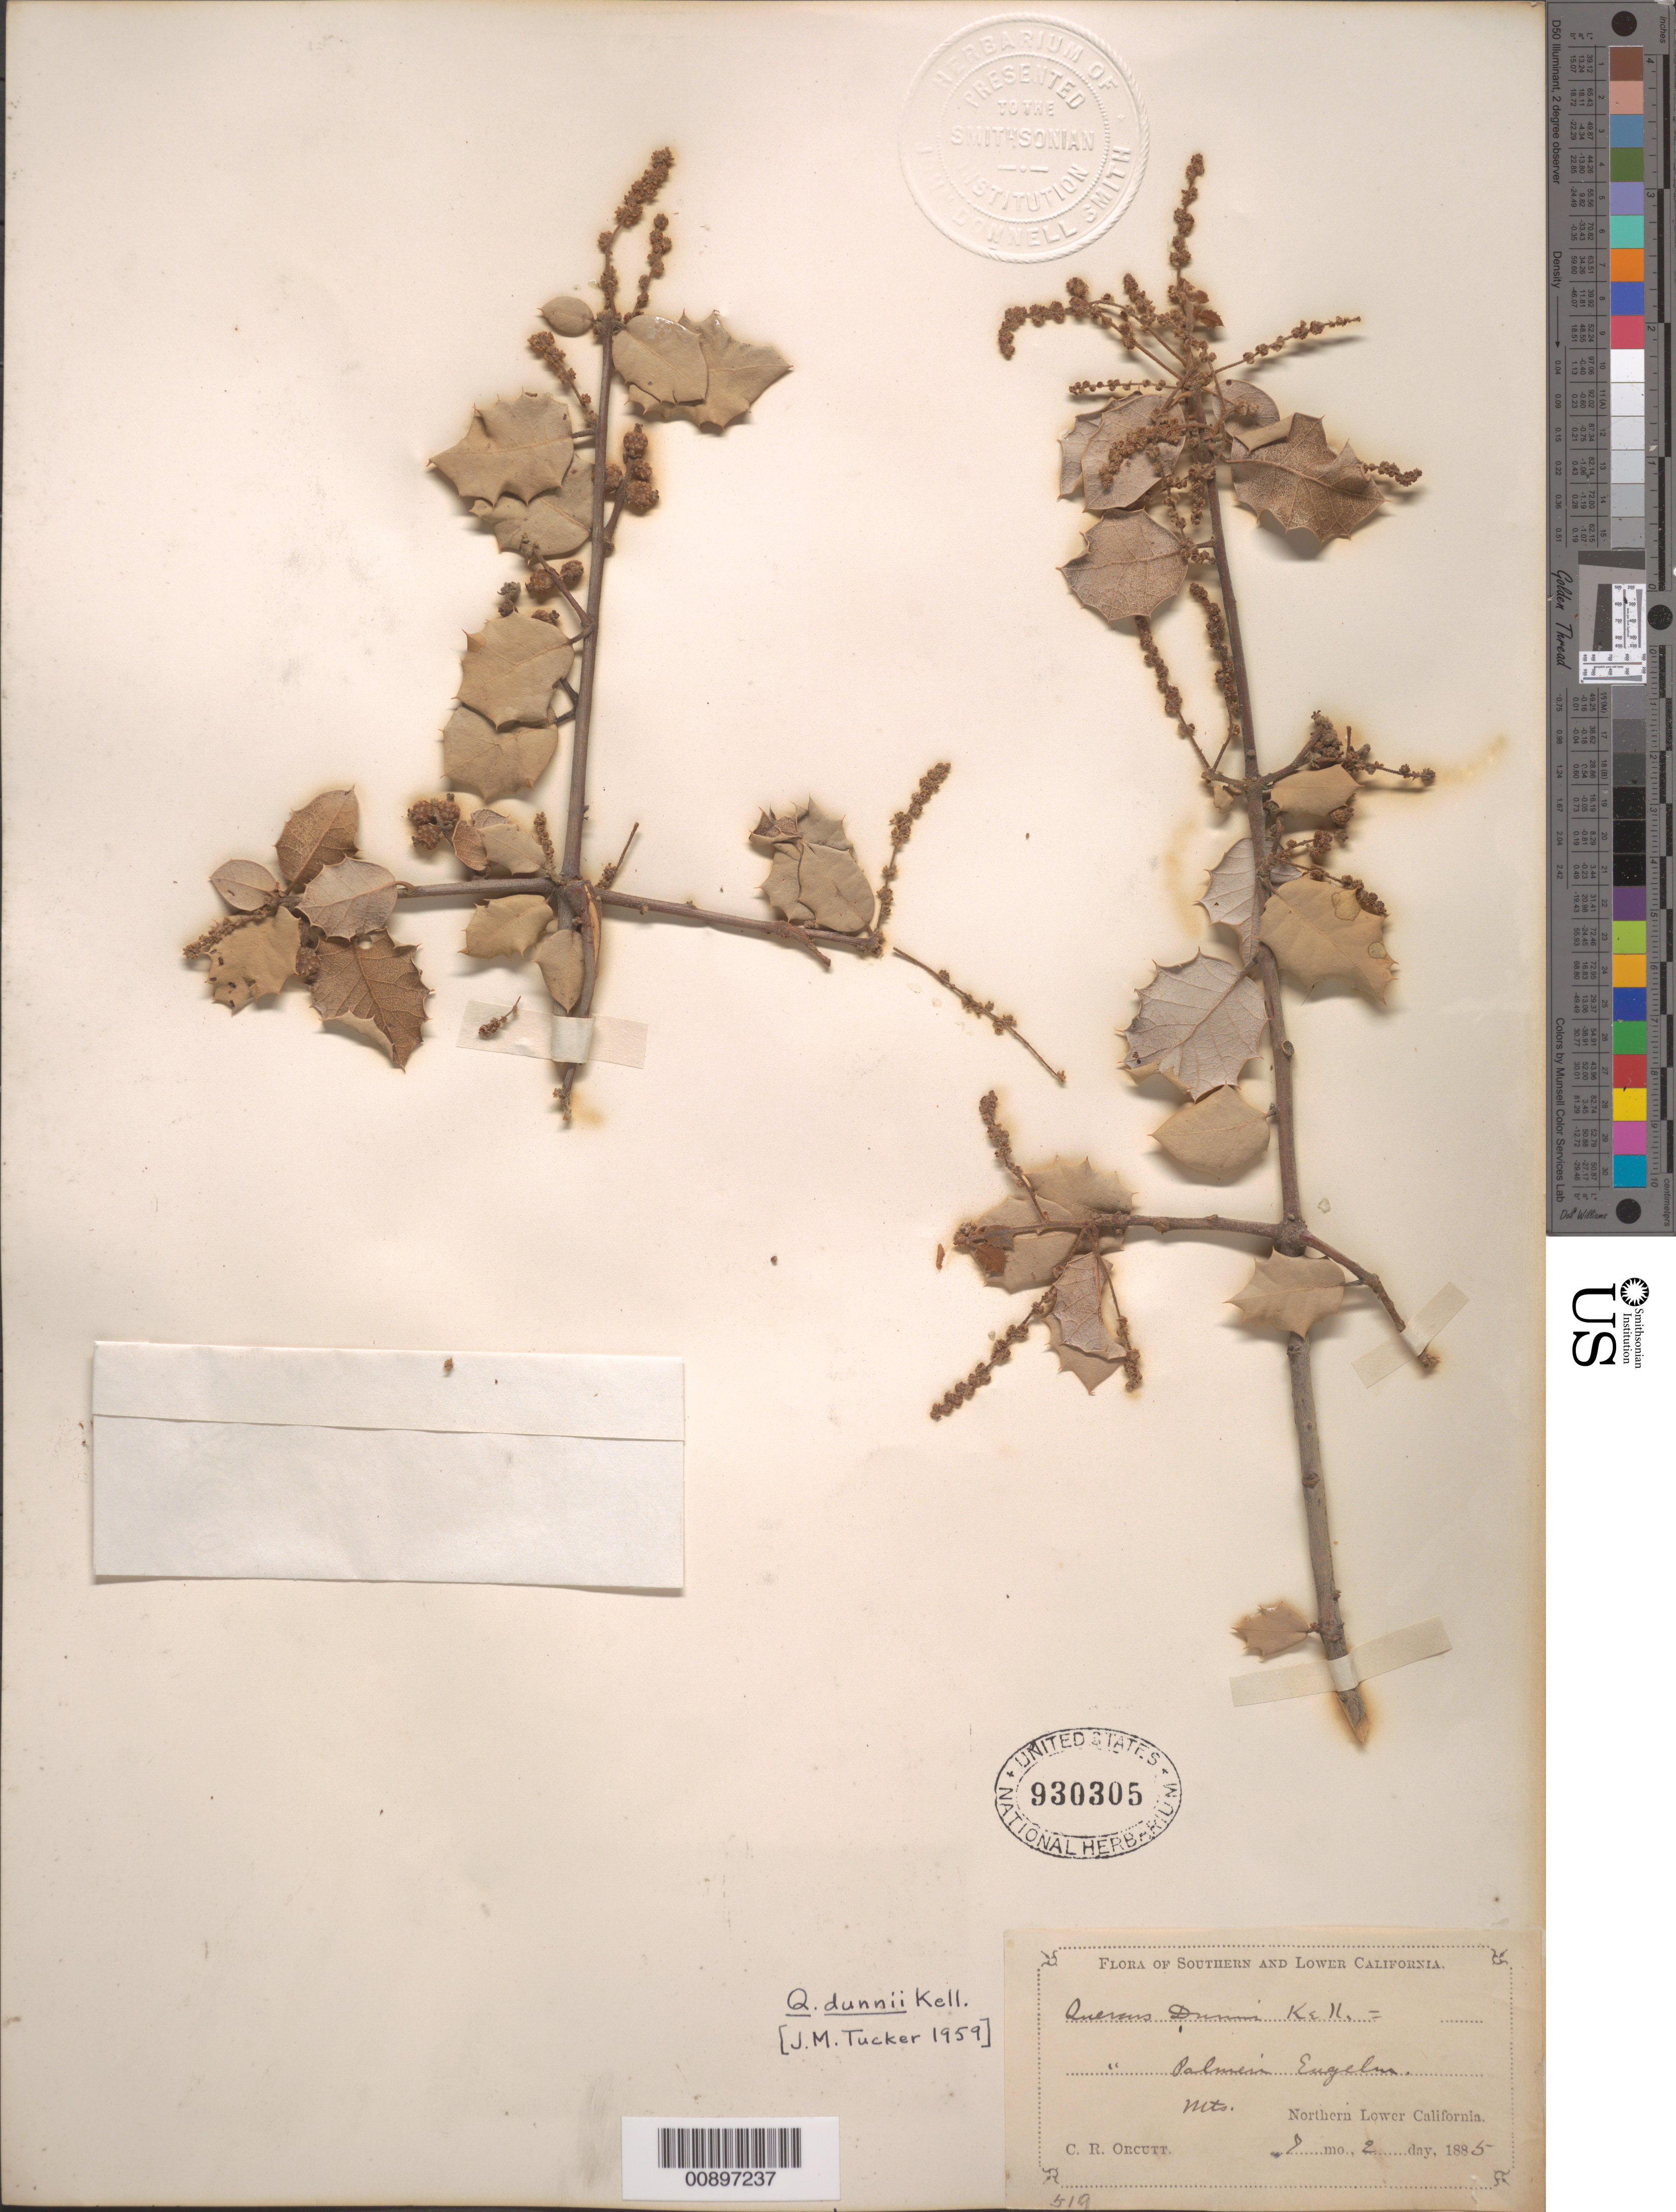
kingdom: Plantae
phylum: Tracheophyta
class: Magnoliopsida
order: Fagales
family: Fagaceae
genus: Quercus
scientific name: Quercus dunnii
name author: Kellogg ex Curran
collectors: C. R. Orcutt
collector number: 519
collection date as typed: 02 Jul 1885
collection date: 1885-07-02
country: Mexico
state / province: Baja California Norte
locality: Northern Lower California.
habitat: Mts.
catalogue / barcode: US 930305